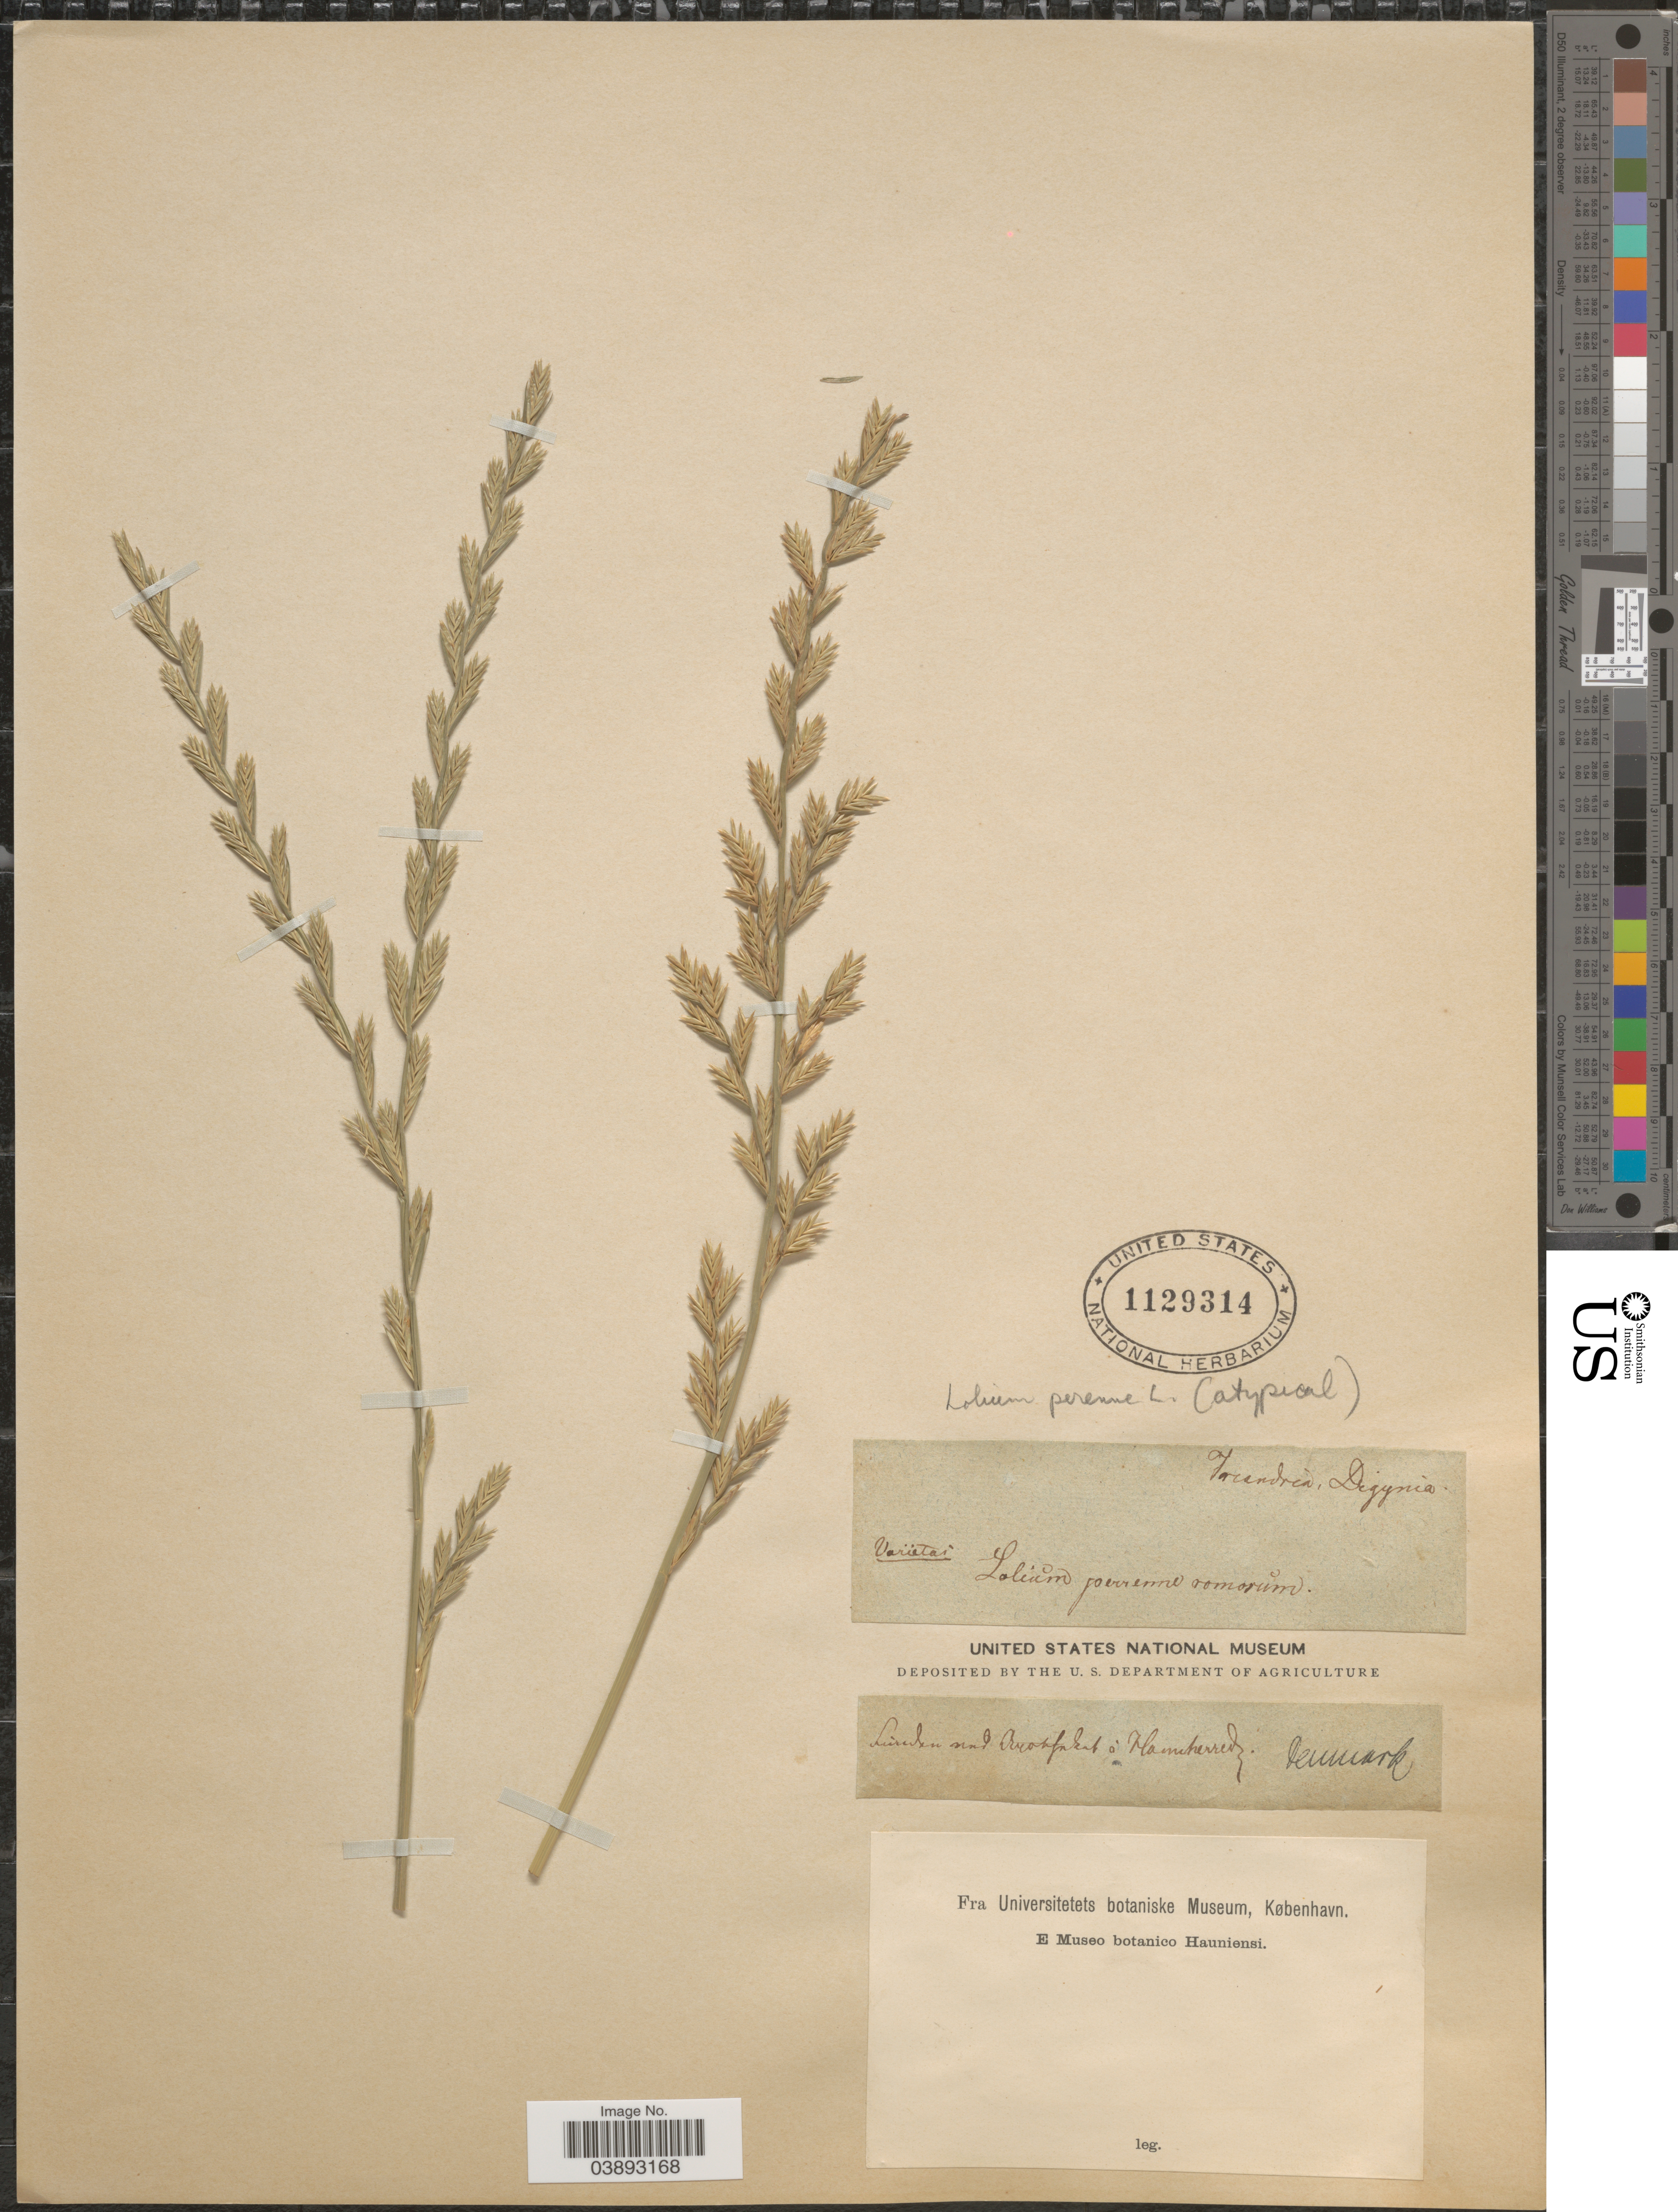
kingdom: Plantae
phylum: Tracheophyta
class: Liliopsida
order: Poales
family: Poaceae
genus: Lolium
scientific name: Lolium perenne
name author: L.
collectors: Ex herb. Museo Botanico Hauniensis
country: Denmark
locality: Tacandrea, Digynia. Liruku nad Arinfard: Hamherred. [interpreted] [unsure placement]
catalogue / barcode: US 1129314